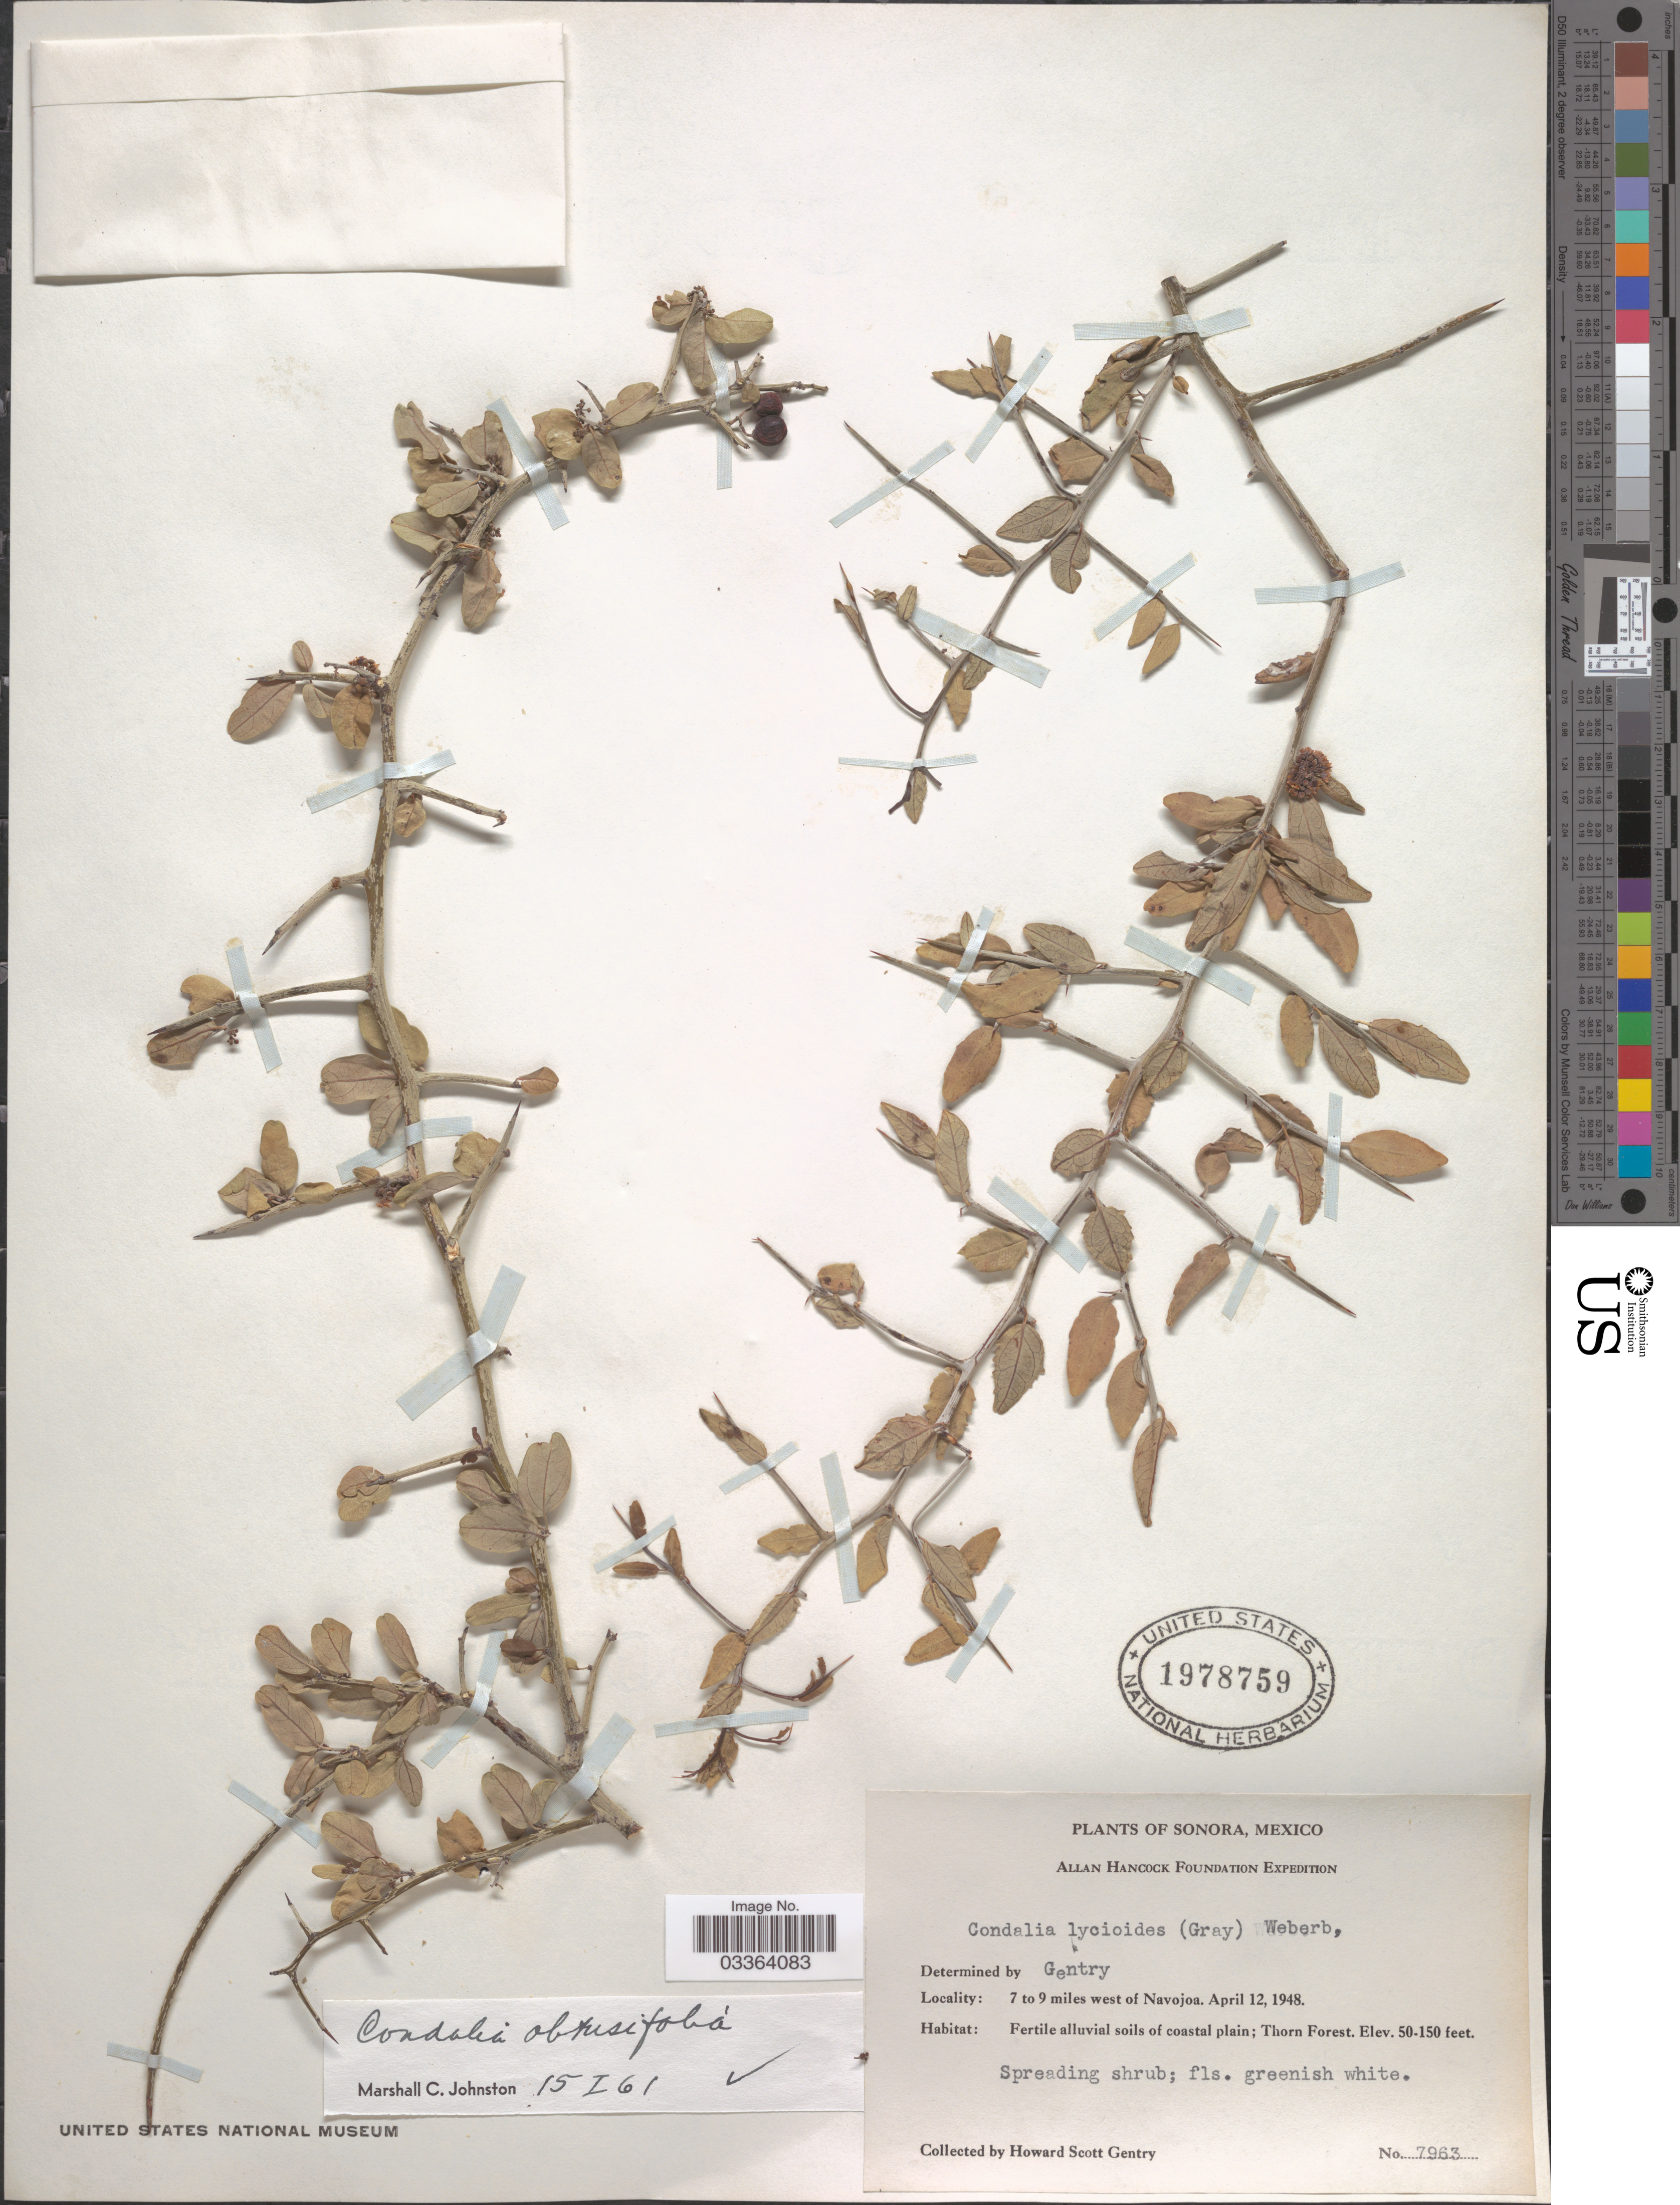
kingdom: Plantae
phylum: Tracheophyta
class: Magnoliopsida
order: Rosales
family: Rhamnaceae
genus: Sarcomphalus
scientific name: Sarcomphalus obtusifolius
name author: (Hook. ex Torr. & A. Gray) Hauenschild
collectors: H. S. Gentry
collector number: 7963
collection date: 1948-04-12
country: Mexico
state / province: Sonora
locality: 7 to 9 miles west of Navojoa.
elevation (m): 15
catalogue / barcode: US 1978759